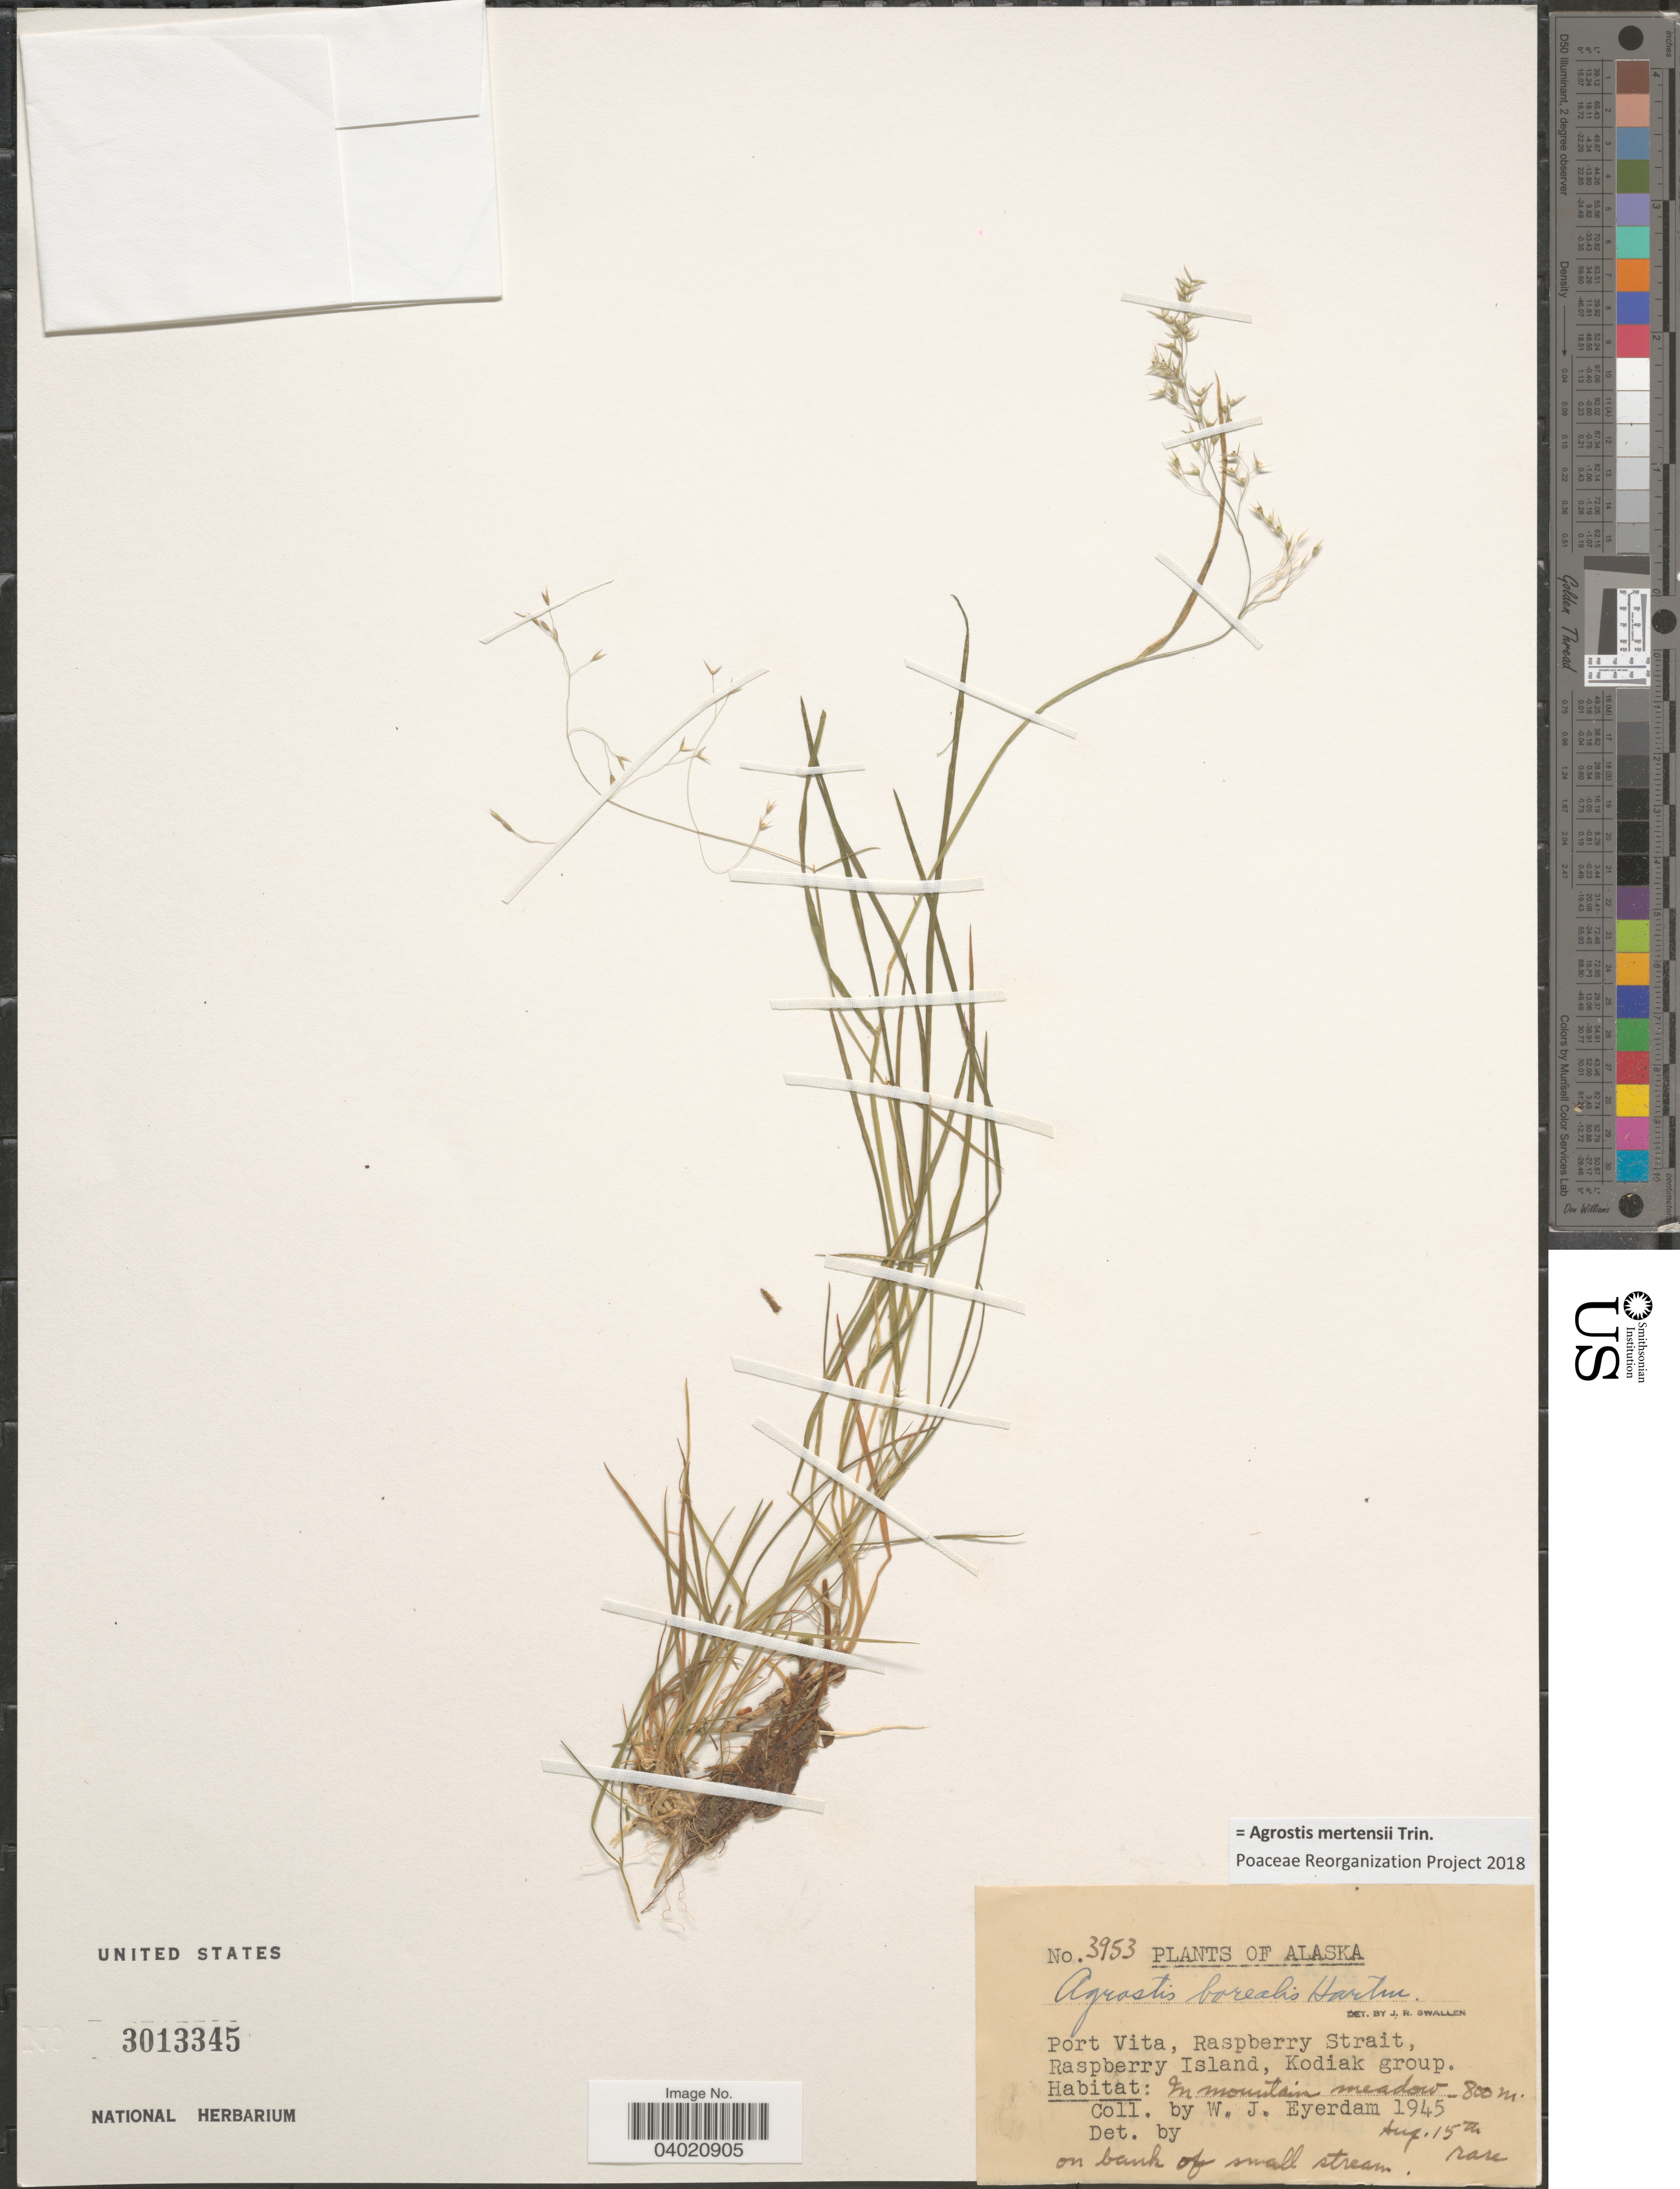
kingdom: Plantae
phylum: Tracheophyta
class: Liliopsida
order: Poales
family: Poaceae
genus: Agrostis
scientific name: Agrostis mertensii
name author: Trin.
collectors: W. J. Eyerdam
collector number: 3953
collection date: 1945-08-15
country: United States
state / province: Alaska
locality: Port Vita, Raspberry Strait, Raspberry Island, Kodiak group.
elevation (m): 800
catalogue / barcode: US 3013345